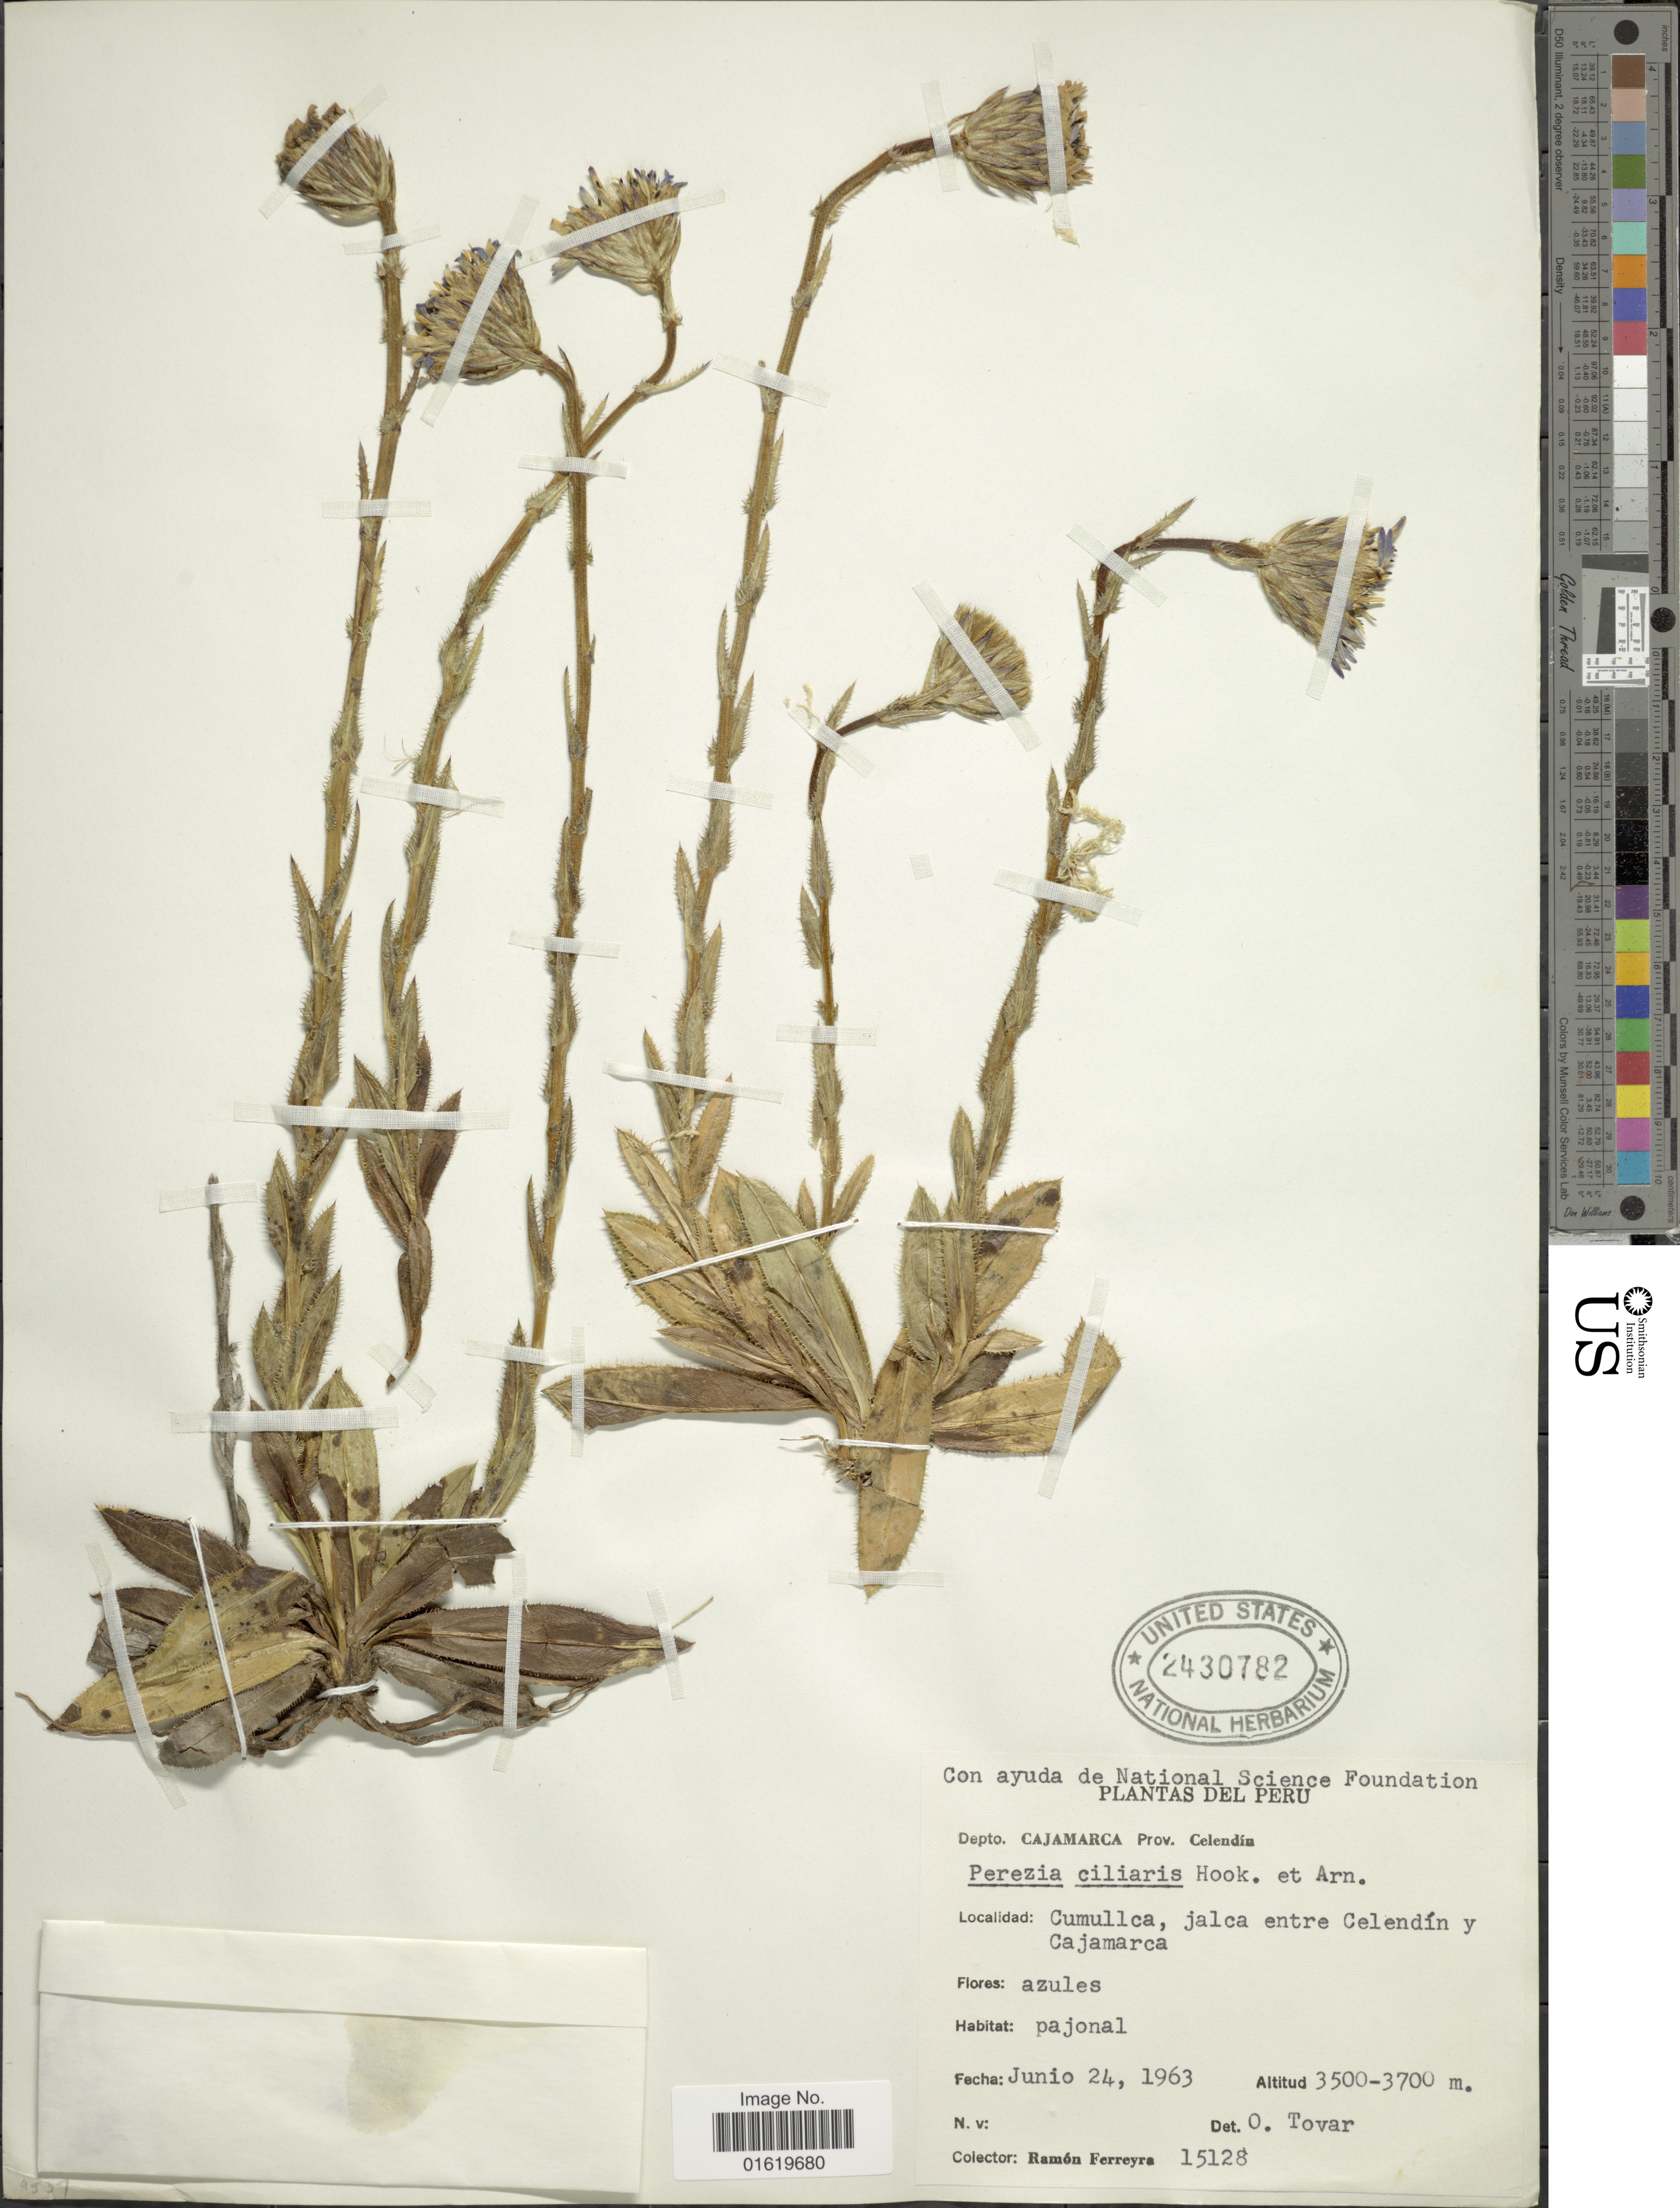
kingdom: Plantae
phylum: Tracheophyta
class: Magnoliopsida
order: Asterales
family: Asteraceae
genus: Perezia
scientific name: Perezia pungens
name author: (Humb. & Bonpl.) Less.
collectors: R. A. Ferreyra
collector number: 15128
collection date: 1963-06-24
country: Peru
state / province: Cajamarca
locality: Depto. Cajamarca. Prov. Celendín. Cumullca, jalca entre Celendín y Cajamarca.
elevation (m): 3500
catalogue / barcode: US 2430782